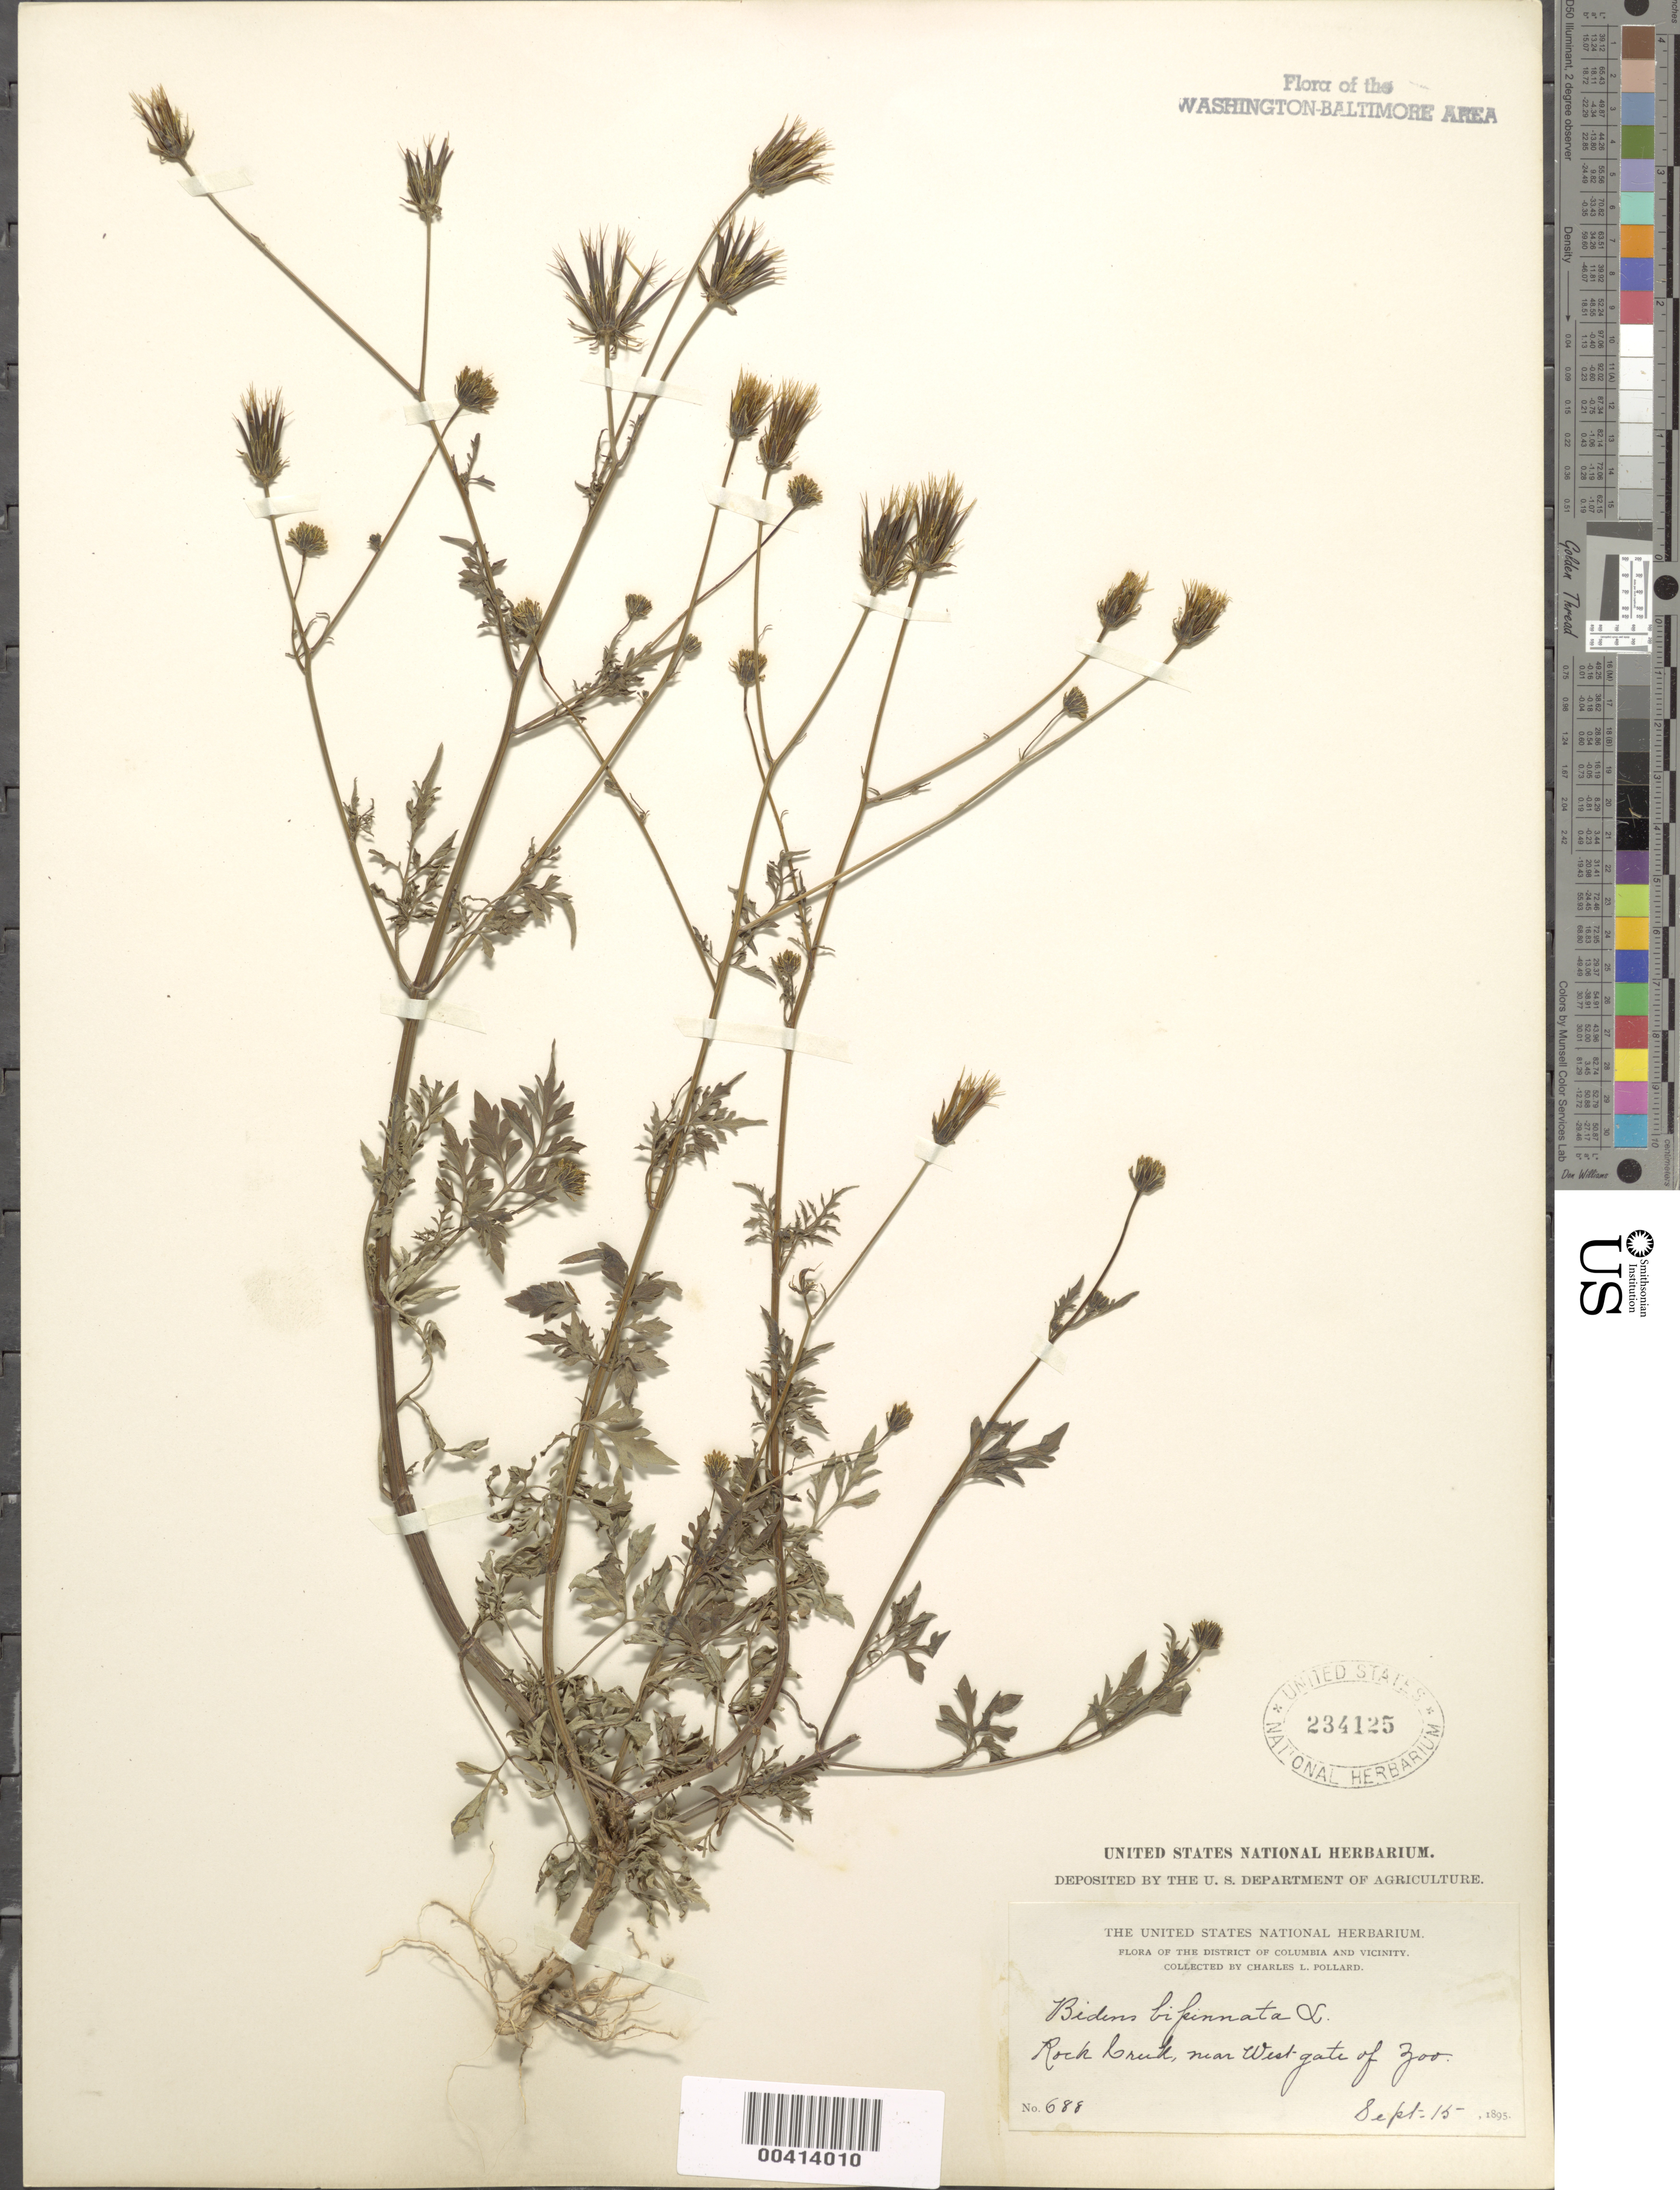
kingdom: Plantae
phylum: Tracheophyta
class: Magnoliopsida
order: Asterales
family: Asteraceae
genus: Bidens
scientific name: Bidens bipinnata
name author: L.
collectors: C. L. Pollard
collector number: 688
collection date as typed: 15 Sep 1895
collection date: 1895-09-15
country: United States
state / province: District of Columbia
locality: Rock Creek near west gate of Zoo Rock Creek Park & vicinity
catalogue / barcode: US 234125